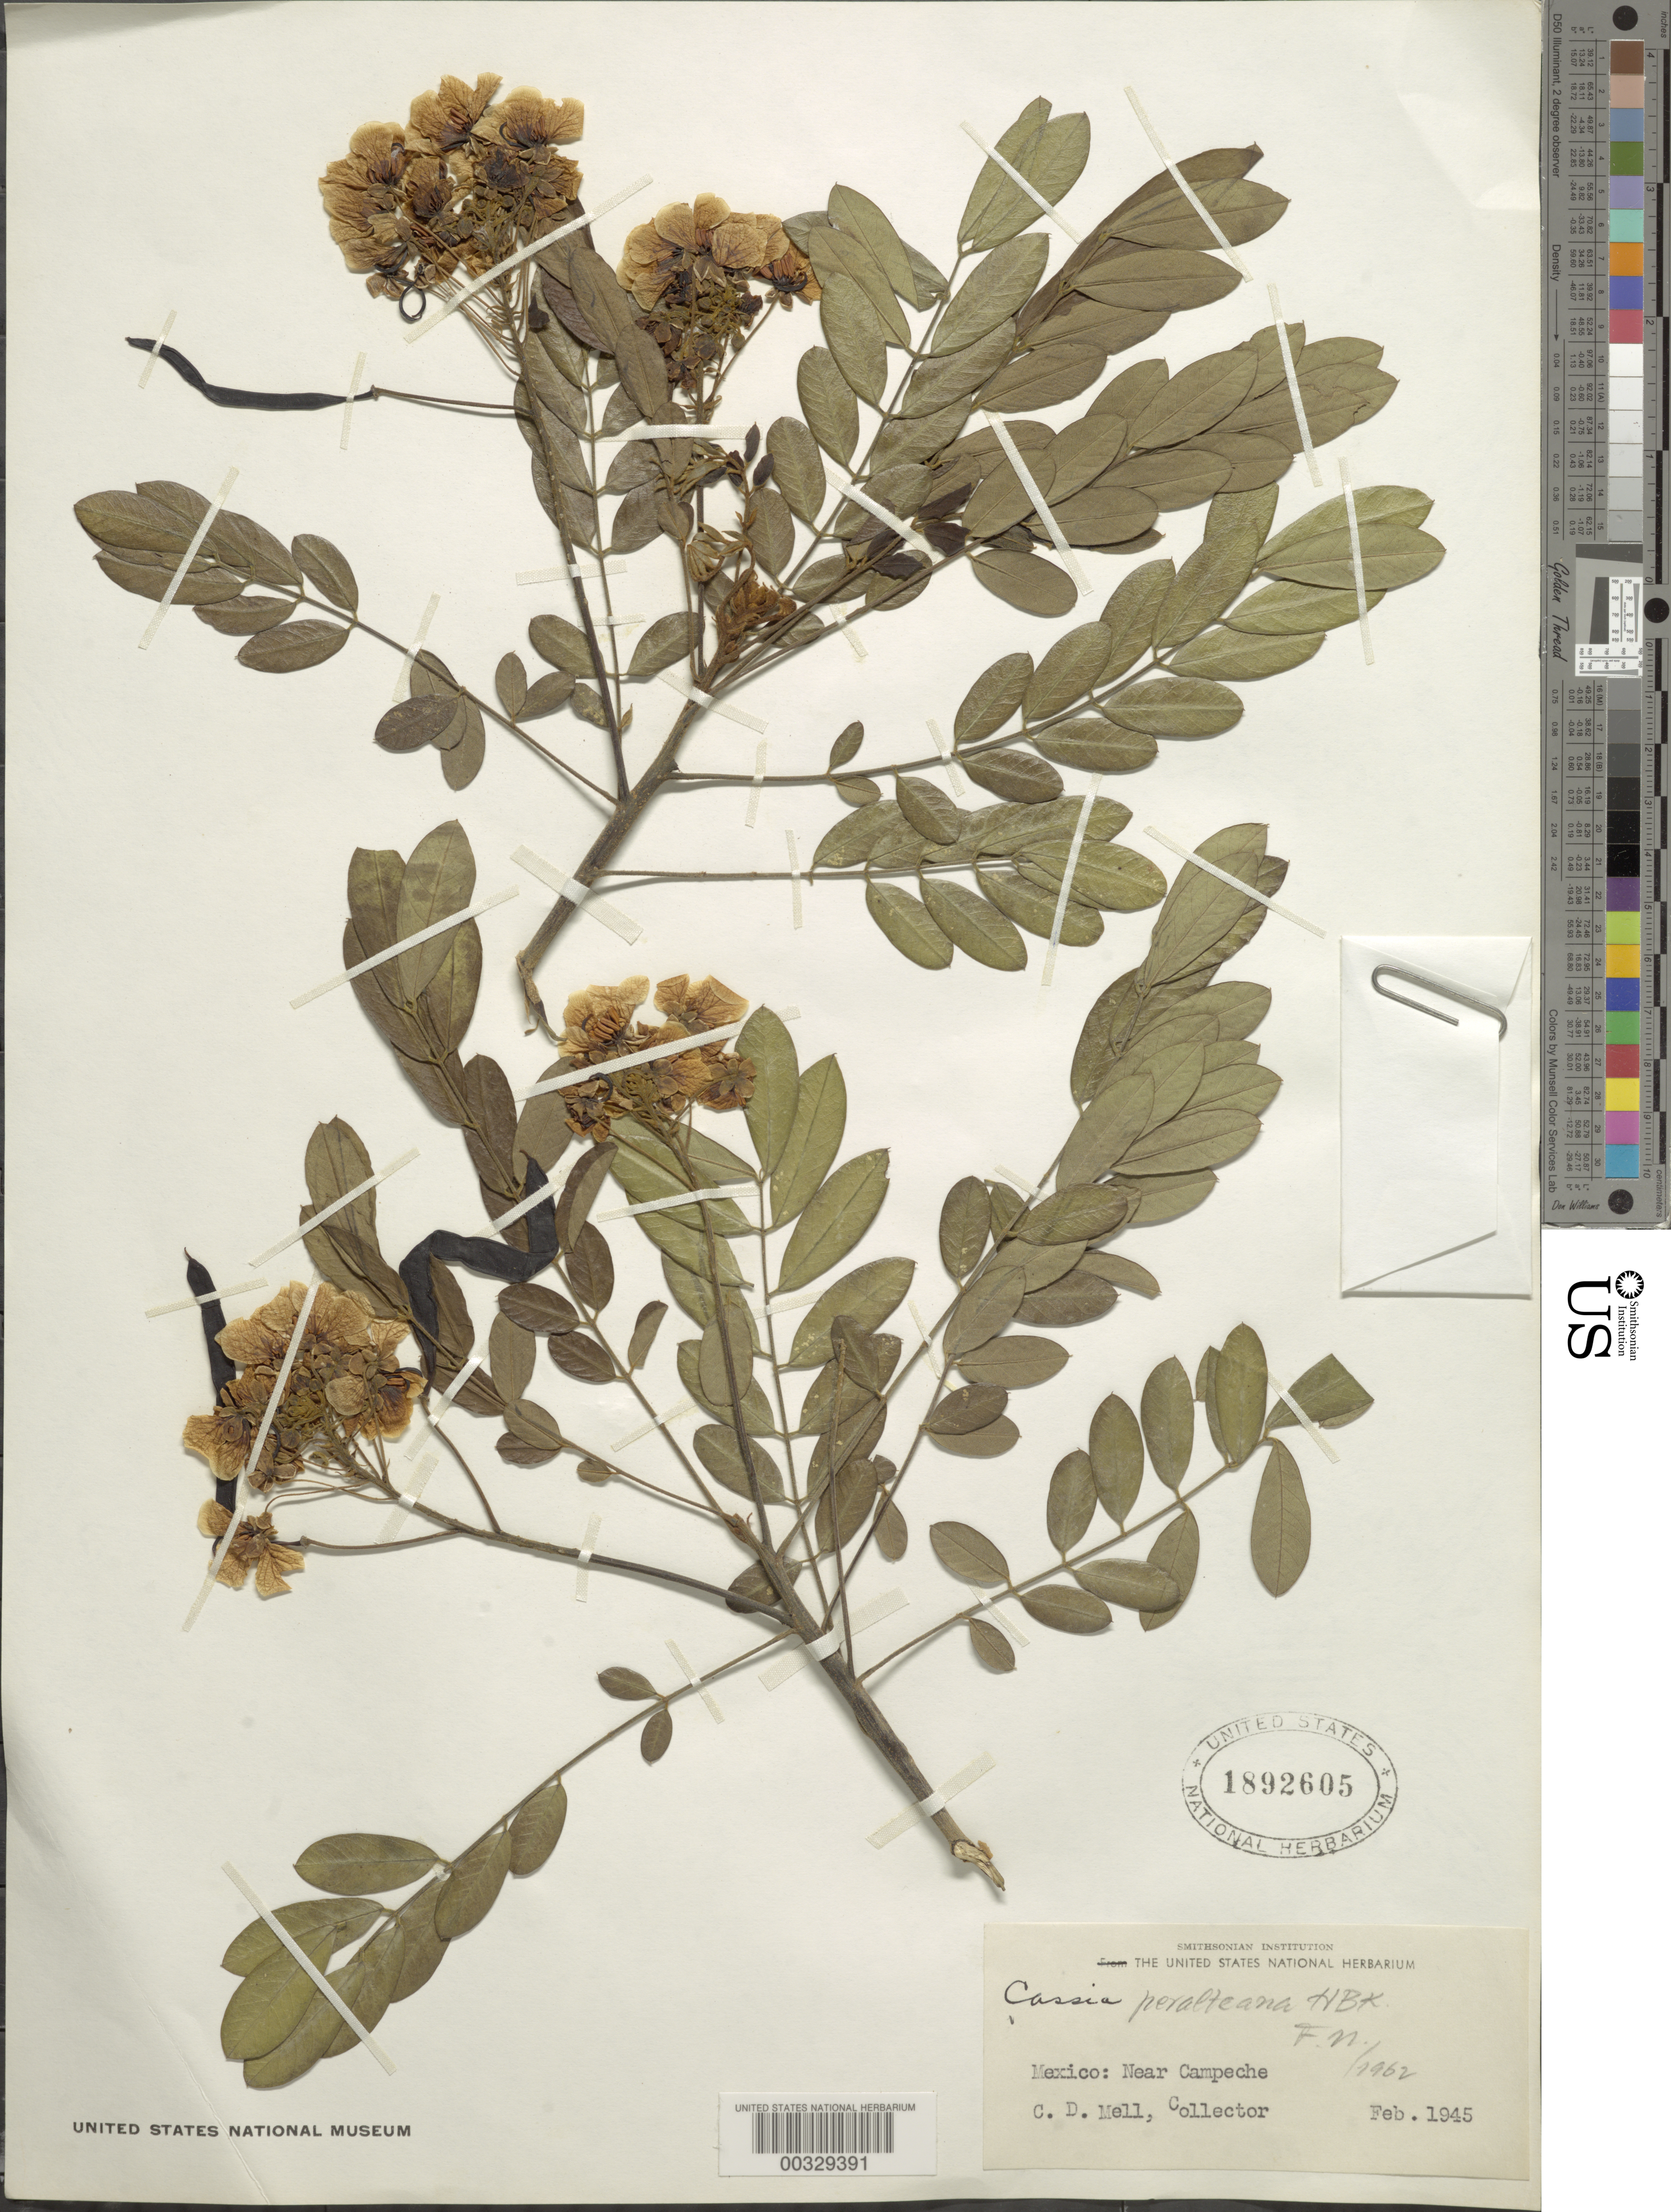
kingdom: Plantae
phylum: Tracheophyta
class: Magnoliopsida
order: Fabales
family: Fabaceae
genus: Senna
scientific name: Senna peralteana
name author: (Kunth) H.S. Irwin & Barneby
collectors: C. D. Mell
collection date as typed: Feb 1945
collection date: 1945-02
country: Mexico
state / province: Campeche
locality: Near Campeche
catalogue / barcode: US 1892605